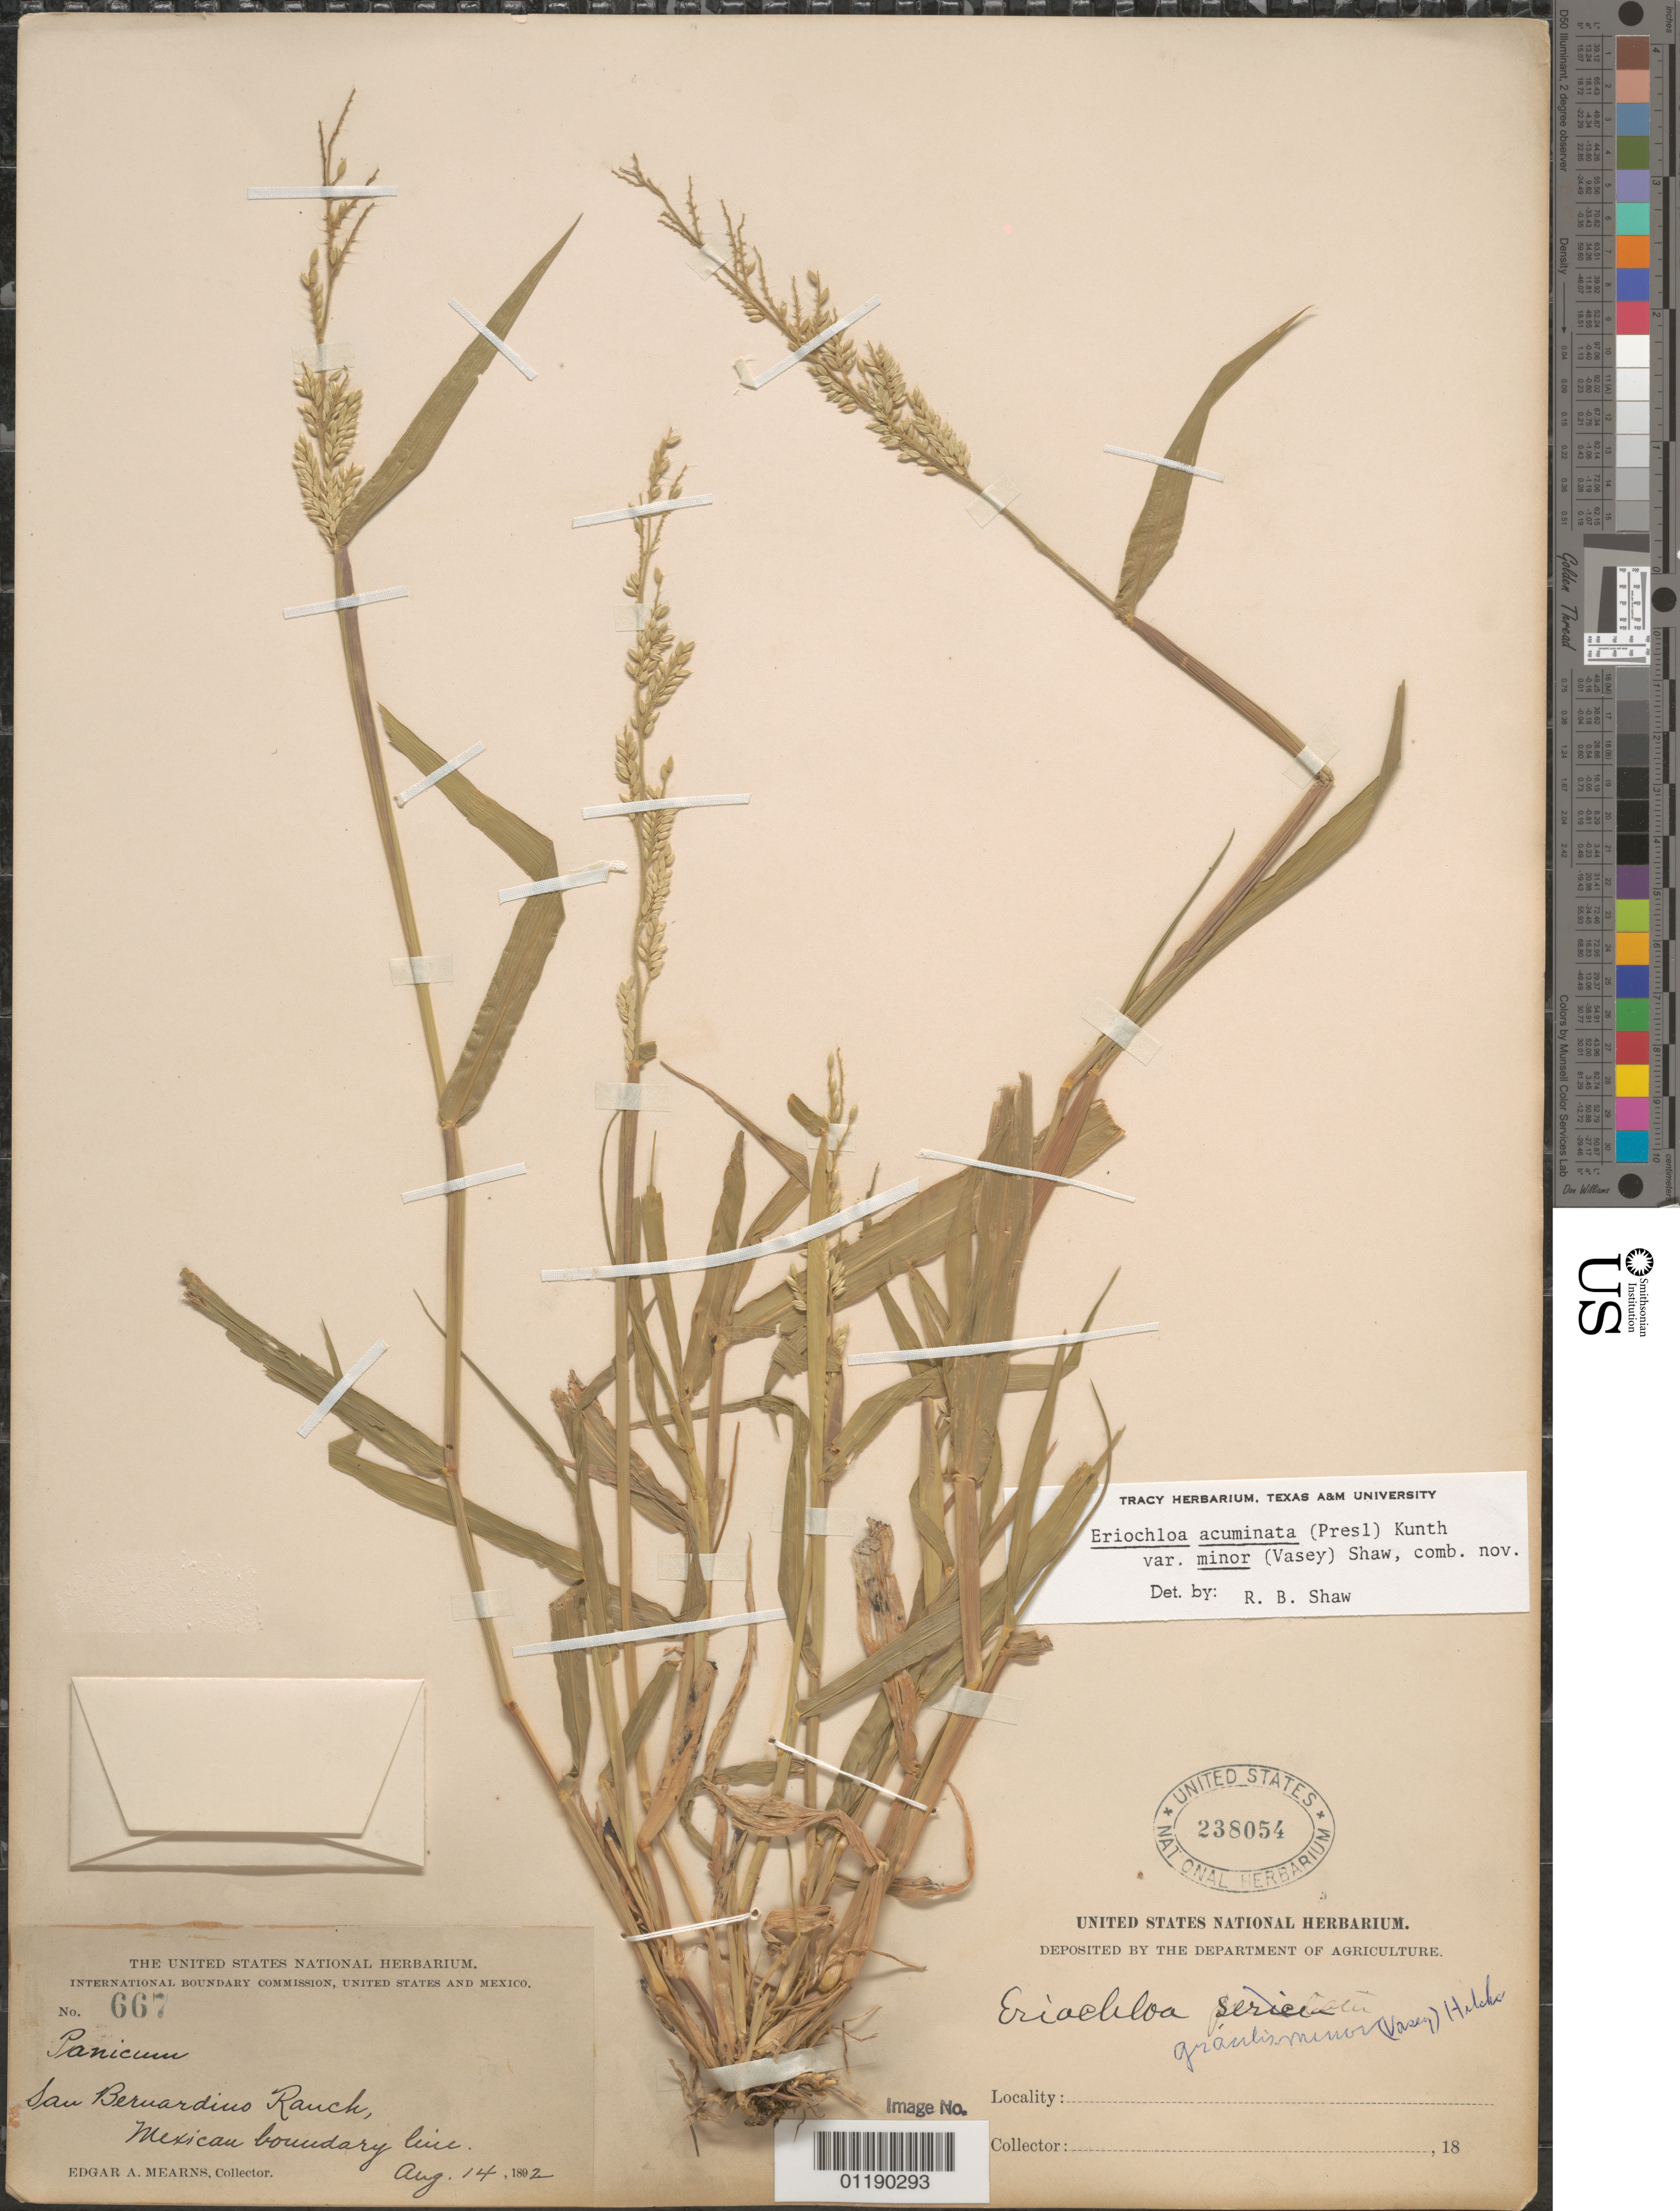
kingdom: Plantae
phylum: Tracheophyta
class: Liliopsida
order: Poales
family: Poaceae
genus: Eriochloa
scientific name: Eriochloa acuminata var. minor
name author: (Vasey) R.B. Shaw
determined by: Shaw, R. B.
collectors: E. A. Mearns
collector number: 667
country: Mexico / United States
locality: San Bernardino Ranch, Mexican boundary line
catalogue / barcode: US 238054